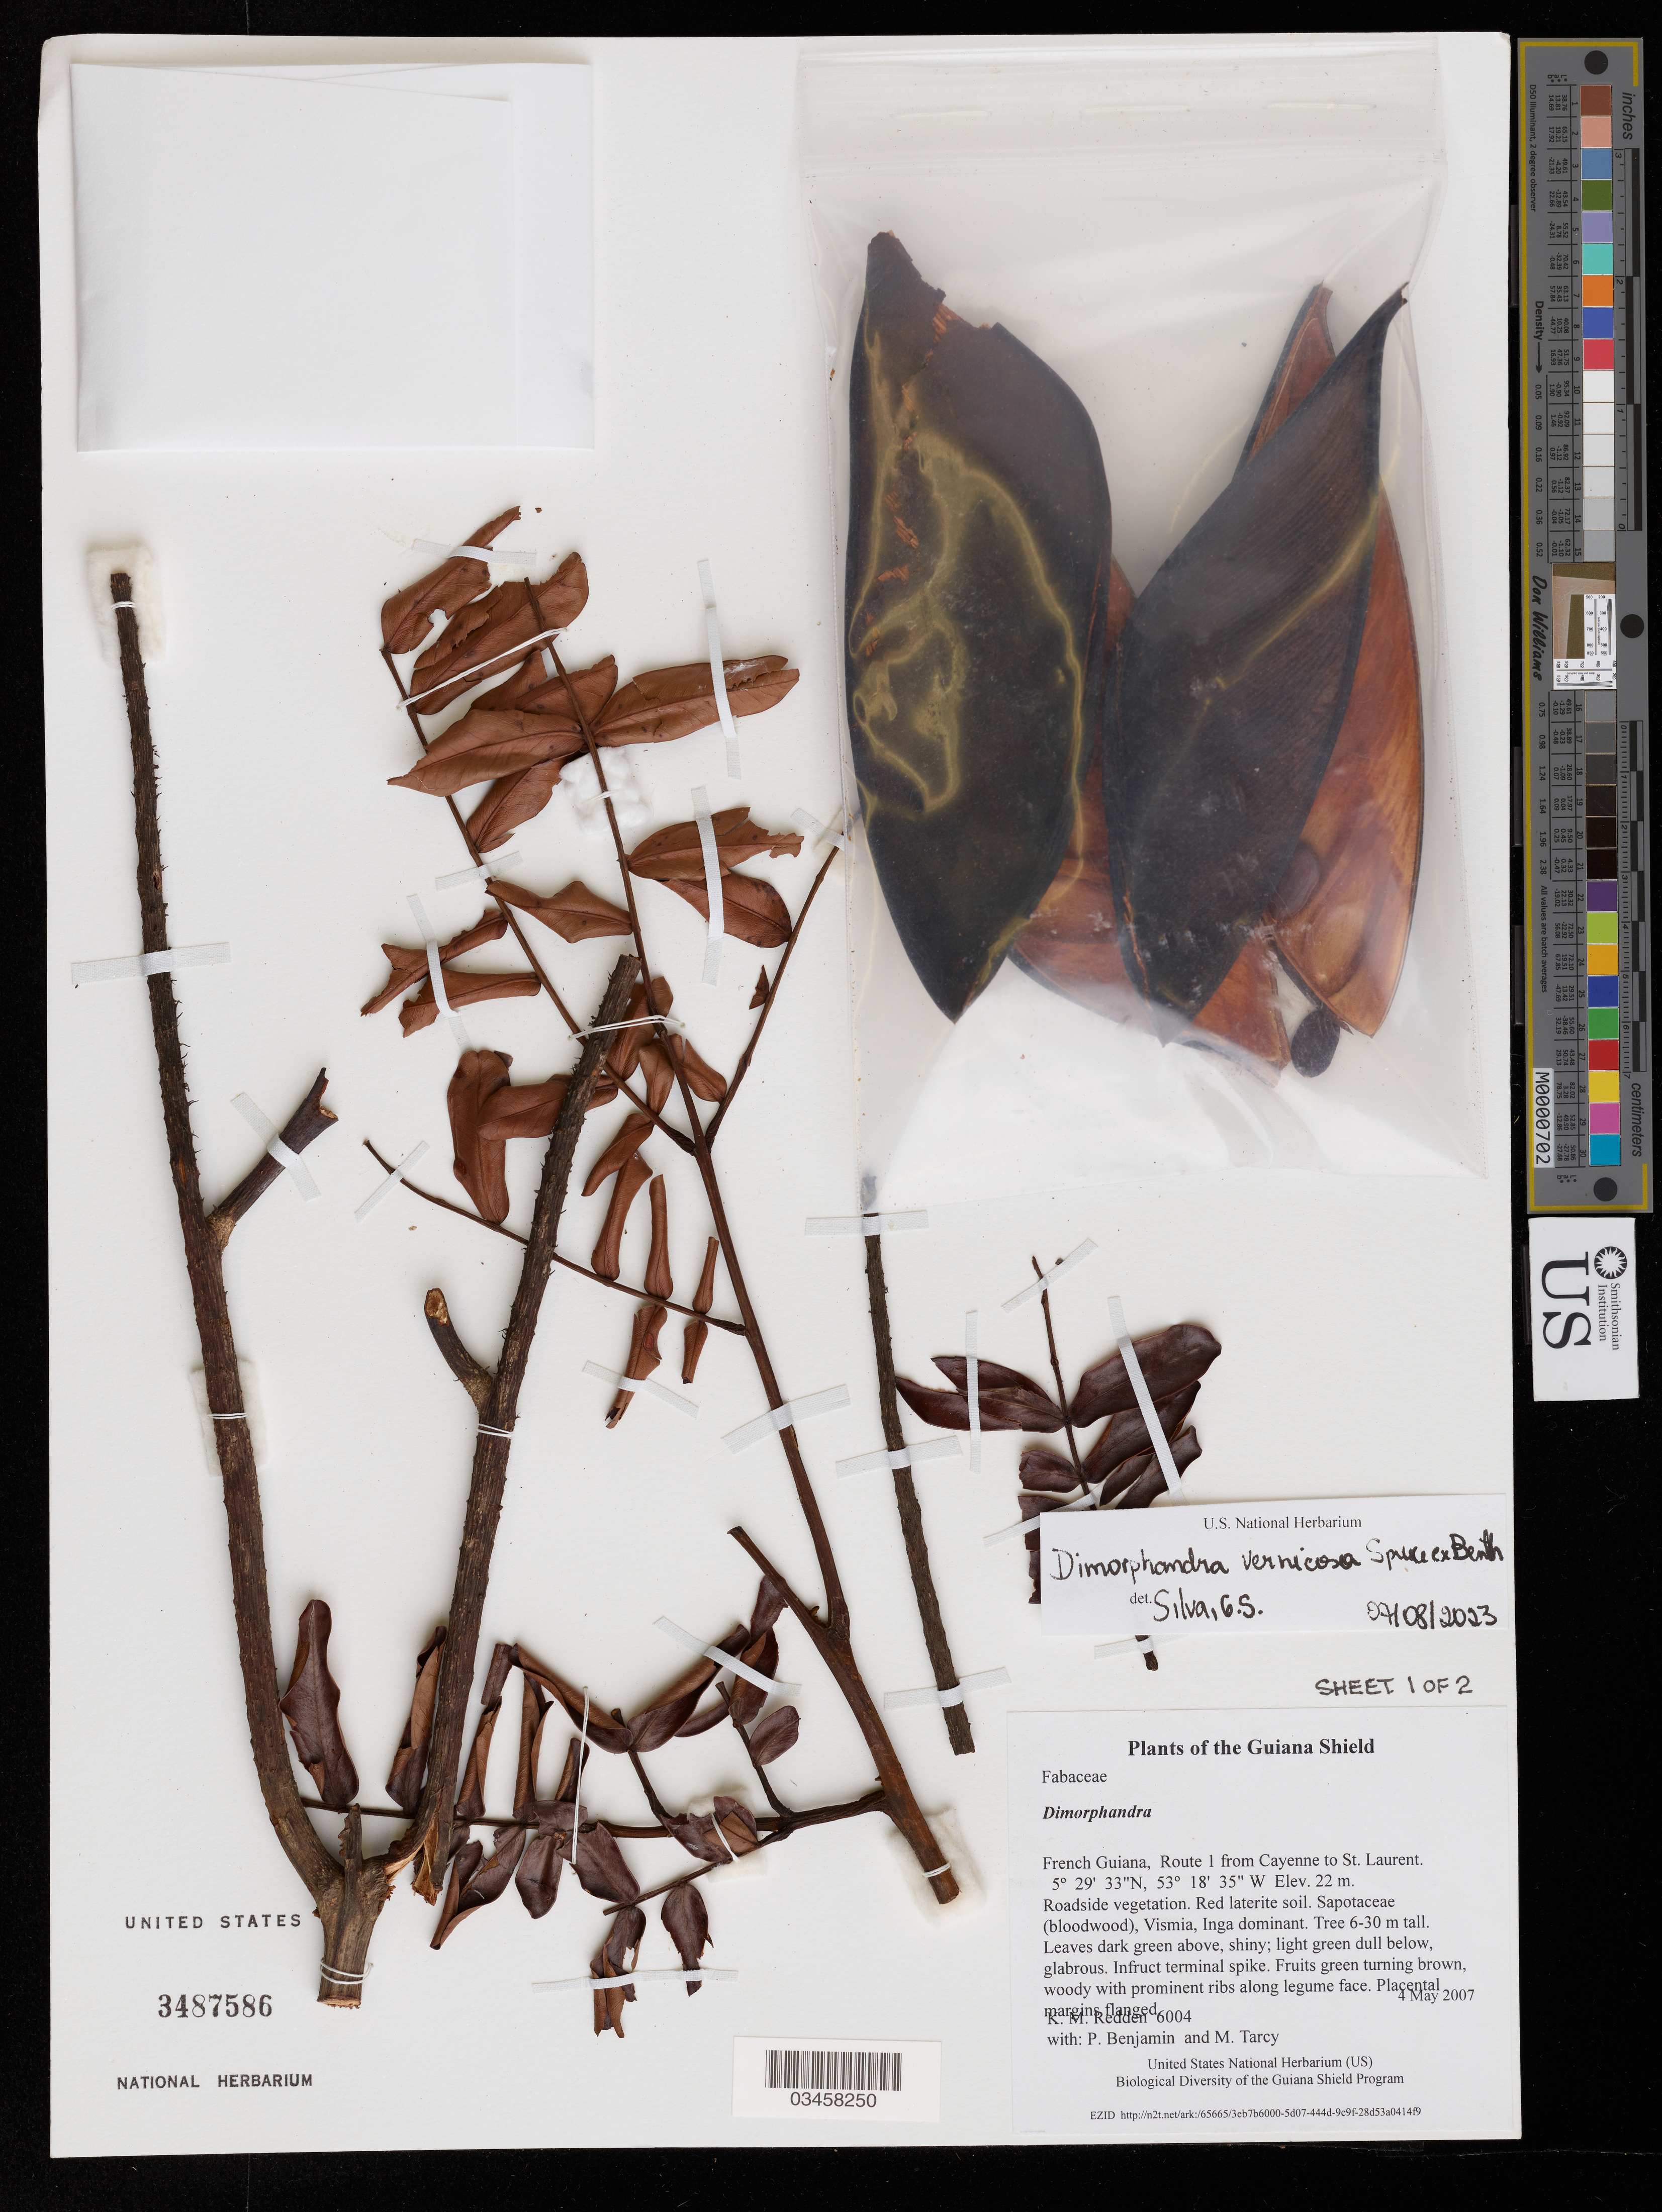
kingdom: Plantae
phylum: Tracheophyta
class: Magnoliopsida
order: Fabales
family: Fabaceae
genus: Dimorphandra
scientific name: Dimorphandra vernicosa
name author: Spruce ex Benth.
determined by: Silva, G. S.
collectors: K. M. Redden, P. Benjamin & M. Tarcy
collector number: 6004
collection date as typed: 4 May 2007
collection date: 2007-05-04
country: French Guiana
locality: Route 1 from Cayenne to St. Laurent.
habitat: Roadside vegetation. Red laterite soil. Sapotaceae (bloodwood), Vismia, Inga dominant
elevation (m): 22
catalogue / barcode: US 3487586